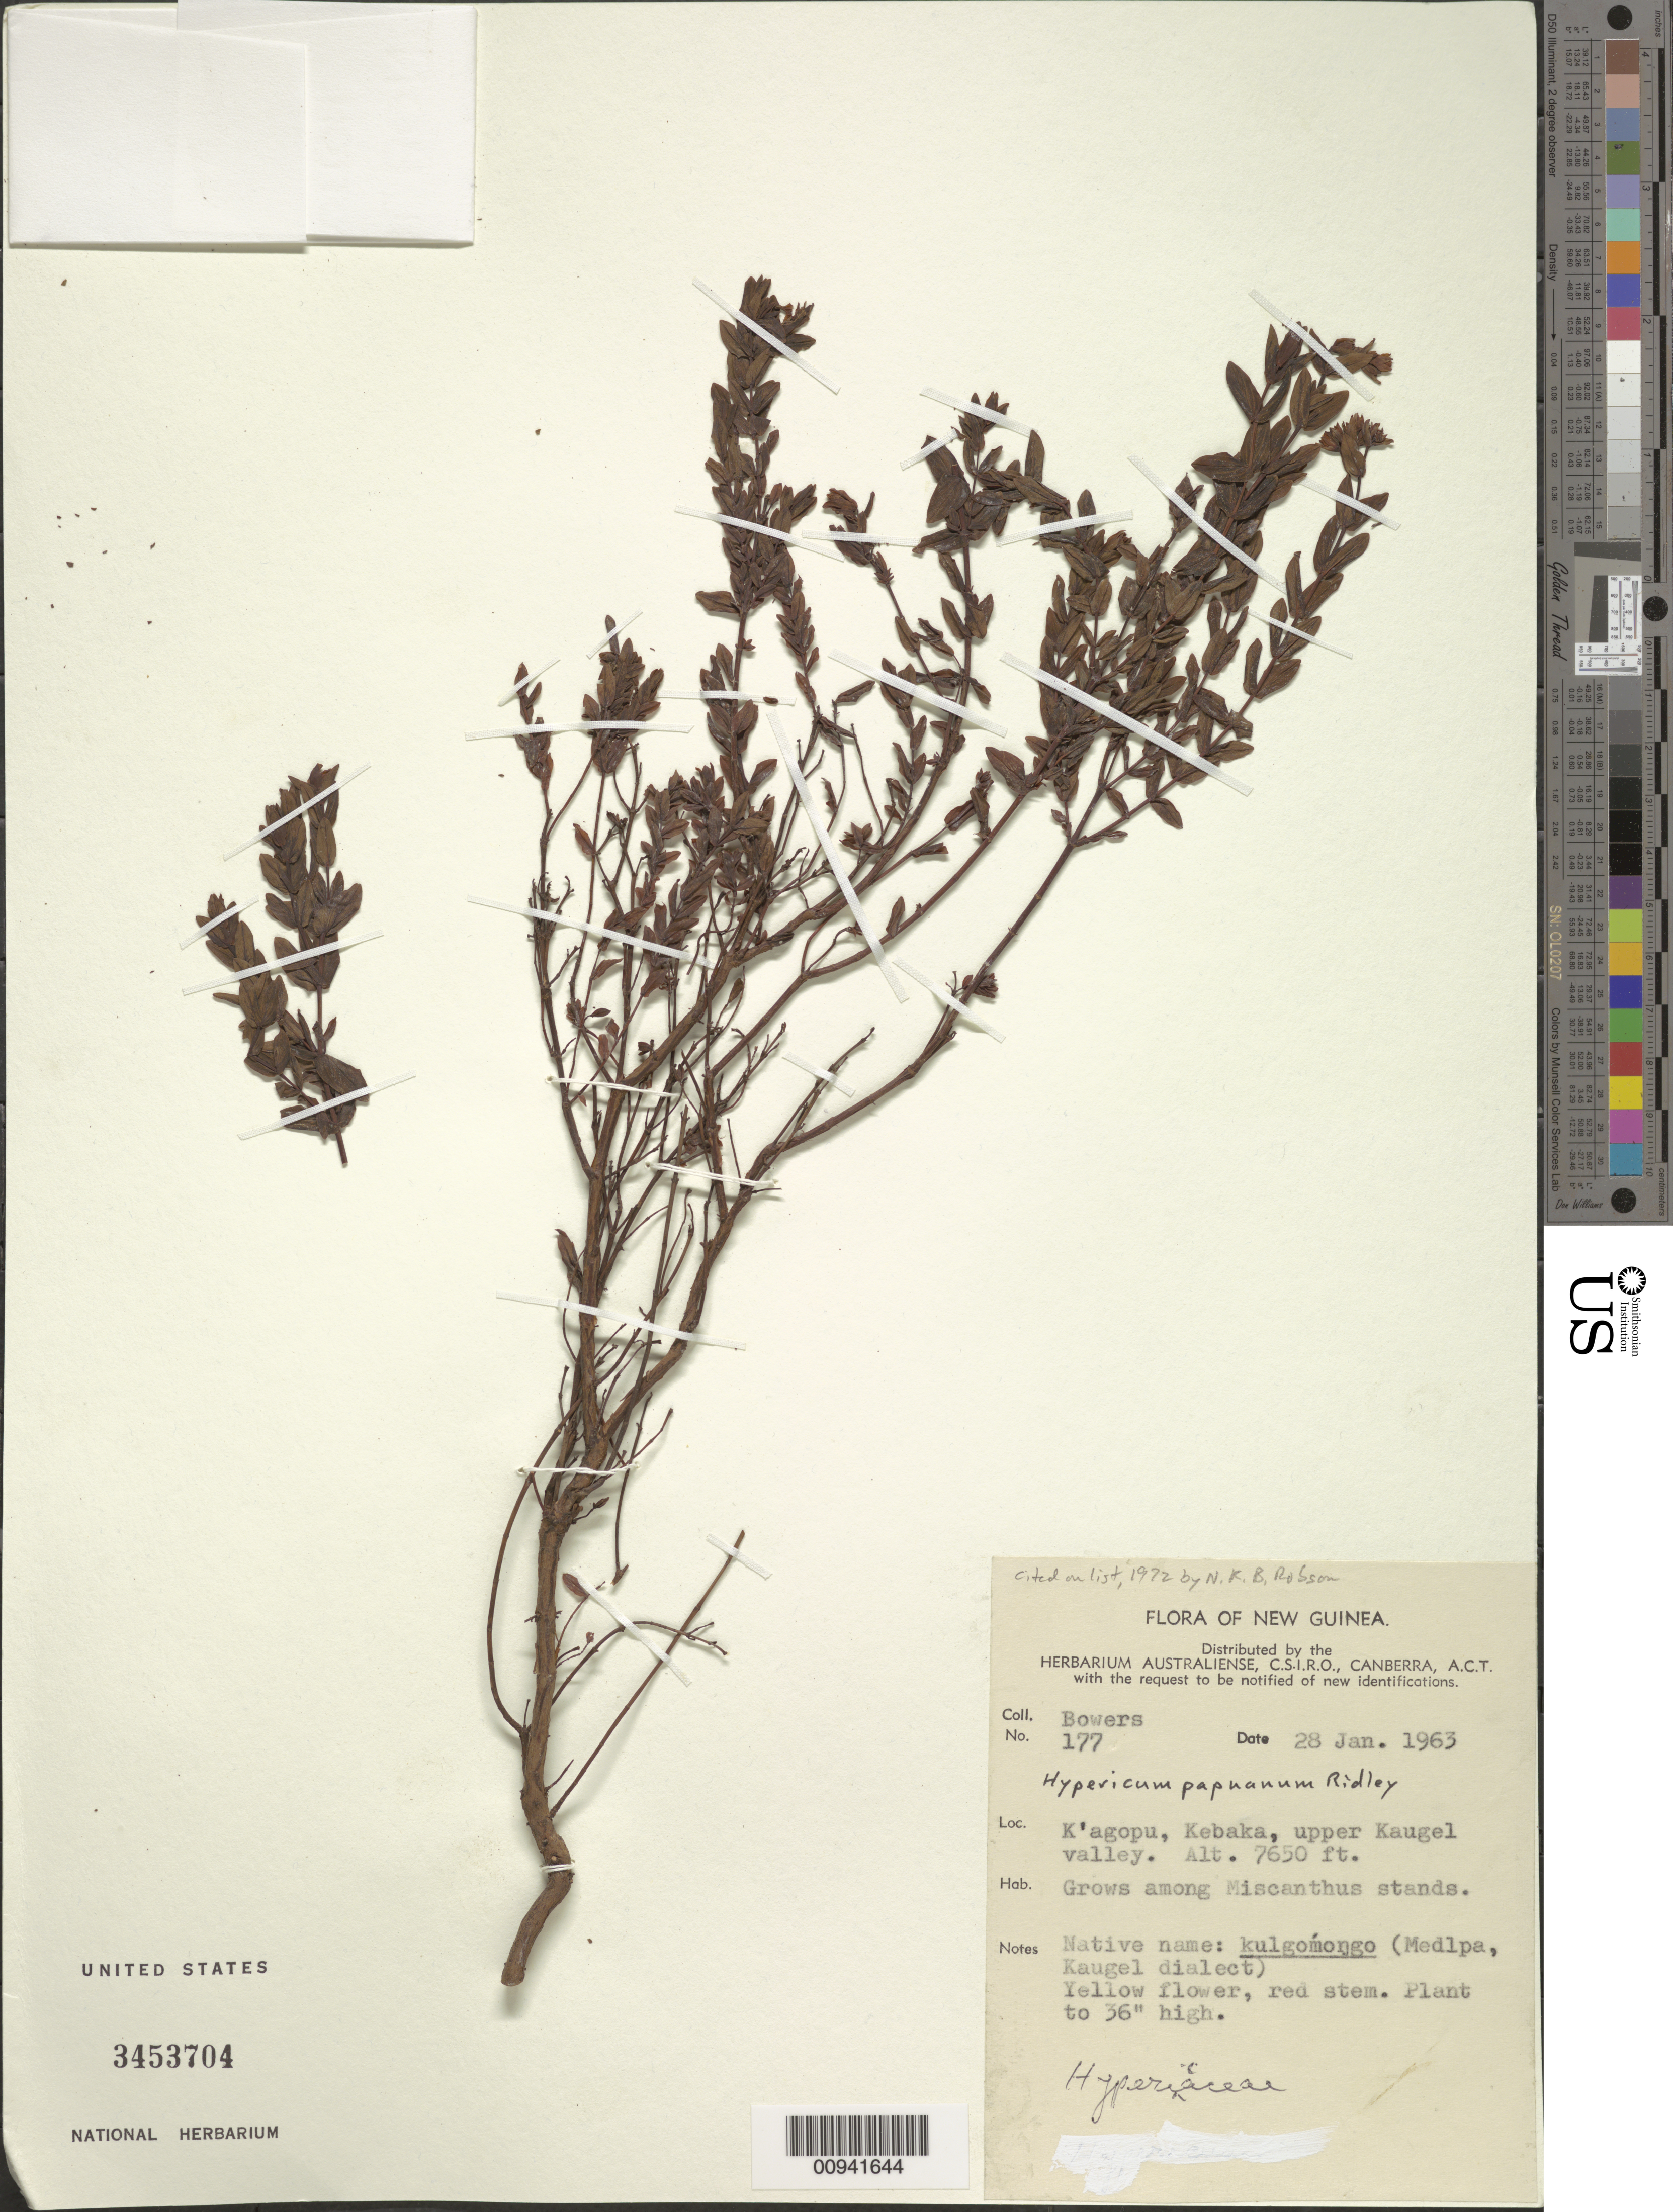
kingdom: Plantae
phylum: Tracheophyta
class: Magnoliopsida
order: Malpighiales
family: Hypericaceae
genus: Hypericum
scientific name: Hypericum papuanum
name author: Ridl.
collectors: N. Bowers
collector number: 177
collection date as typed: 28 Jan 1963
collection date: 1963-01-28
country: Papua New Guinea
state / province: Western Highlands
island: New Guinea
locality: K'agopu, Kebaka, upper Kaugel valley.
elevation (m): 2332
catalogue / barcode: US 3453704